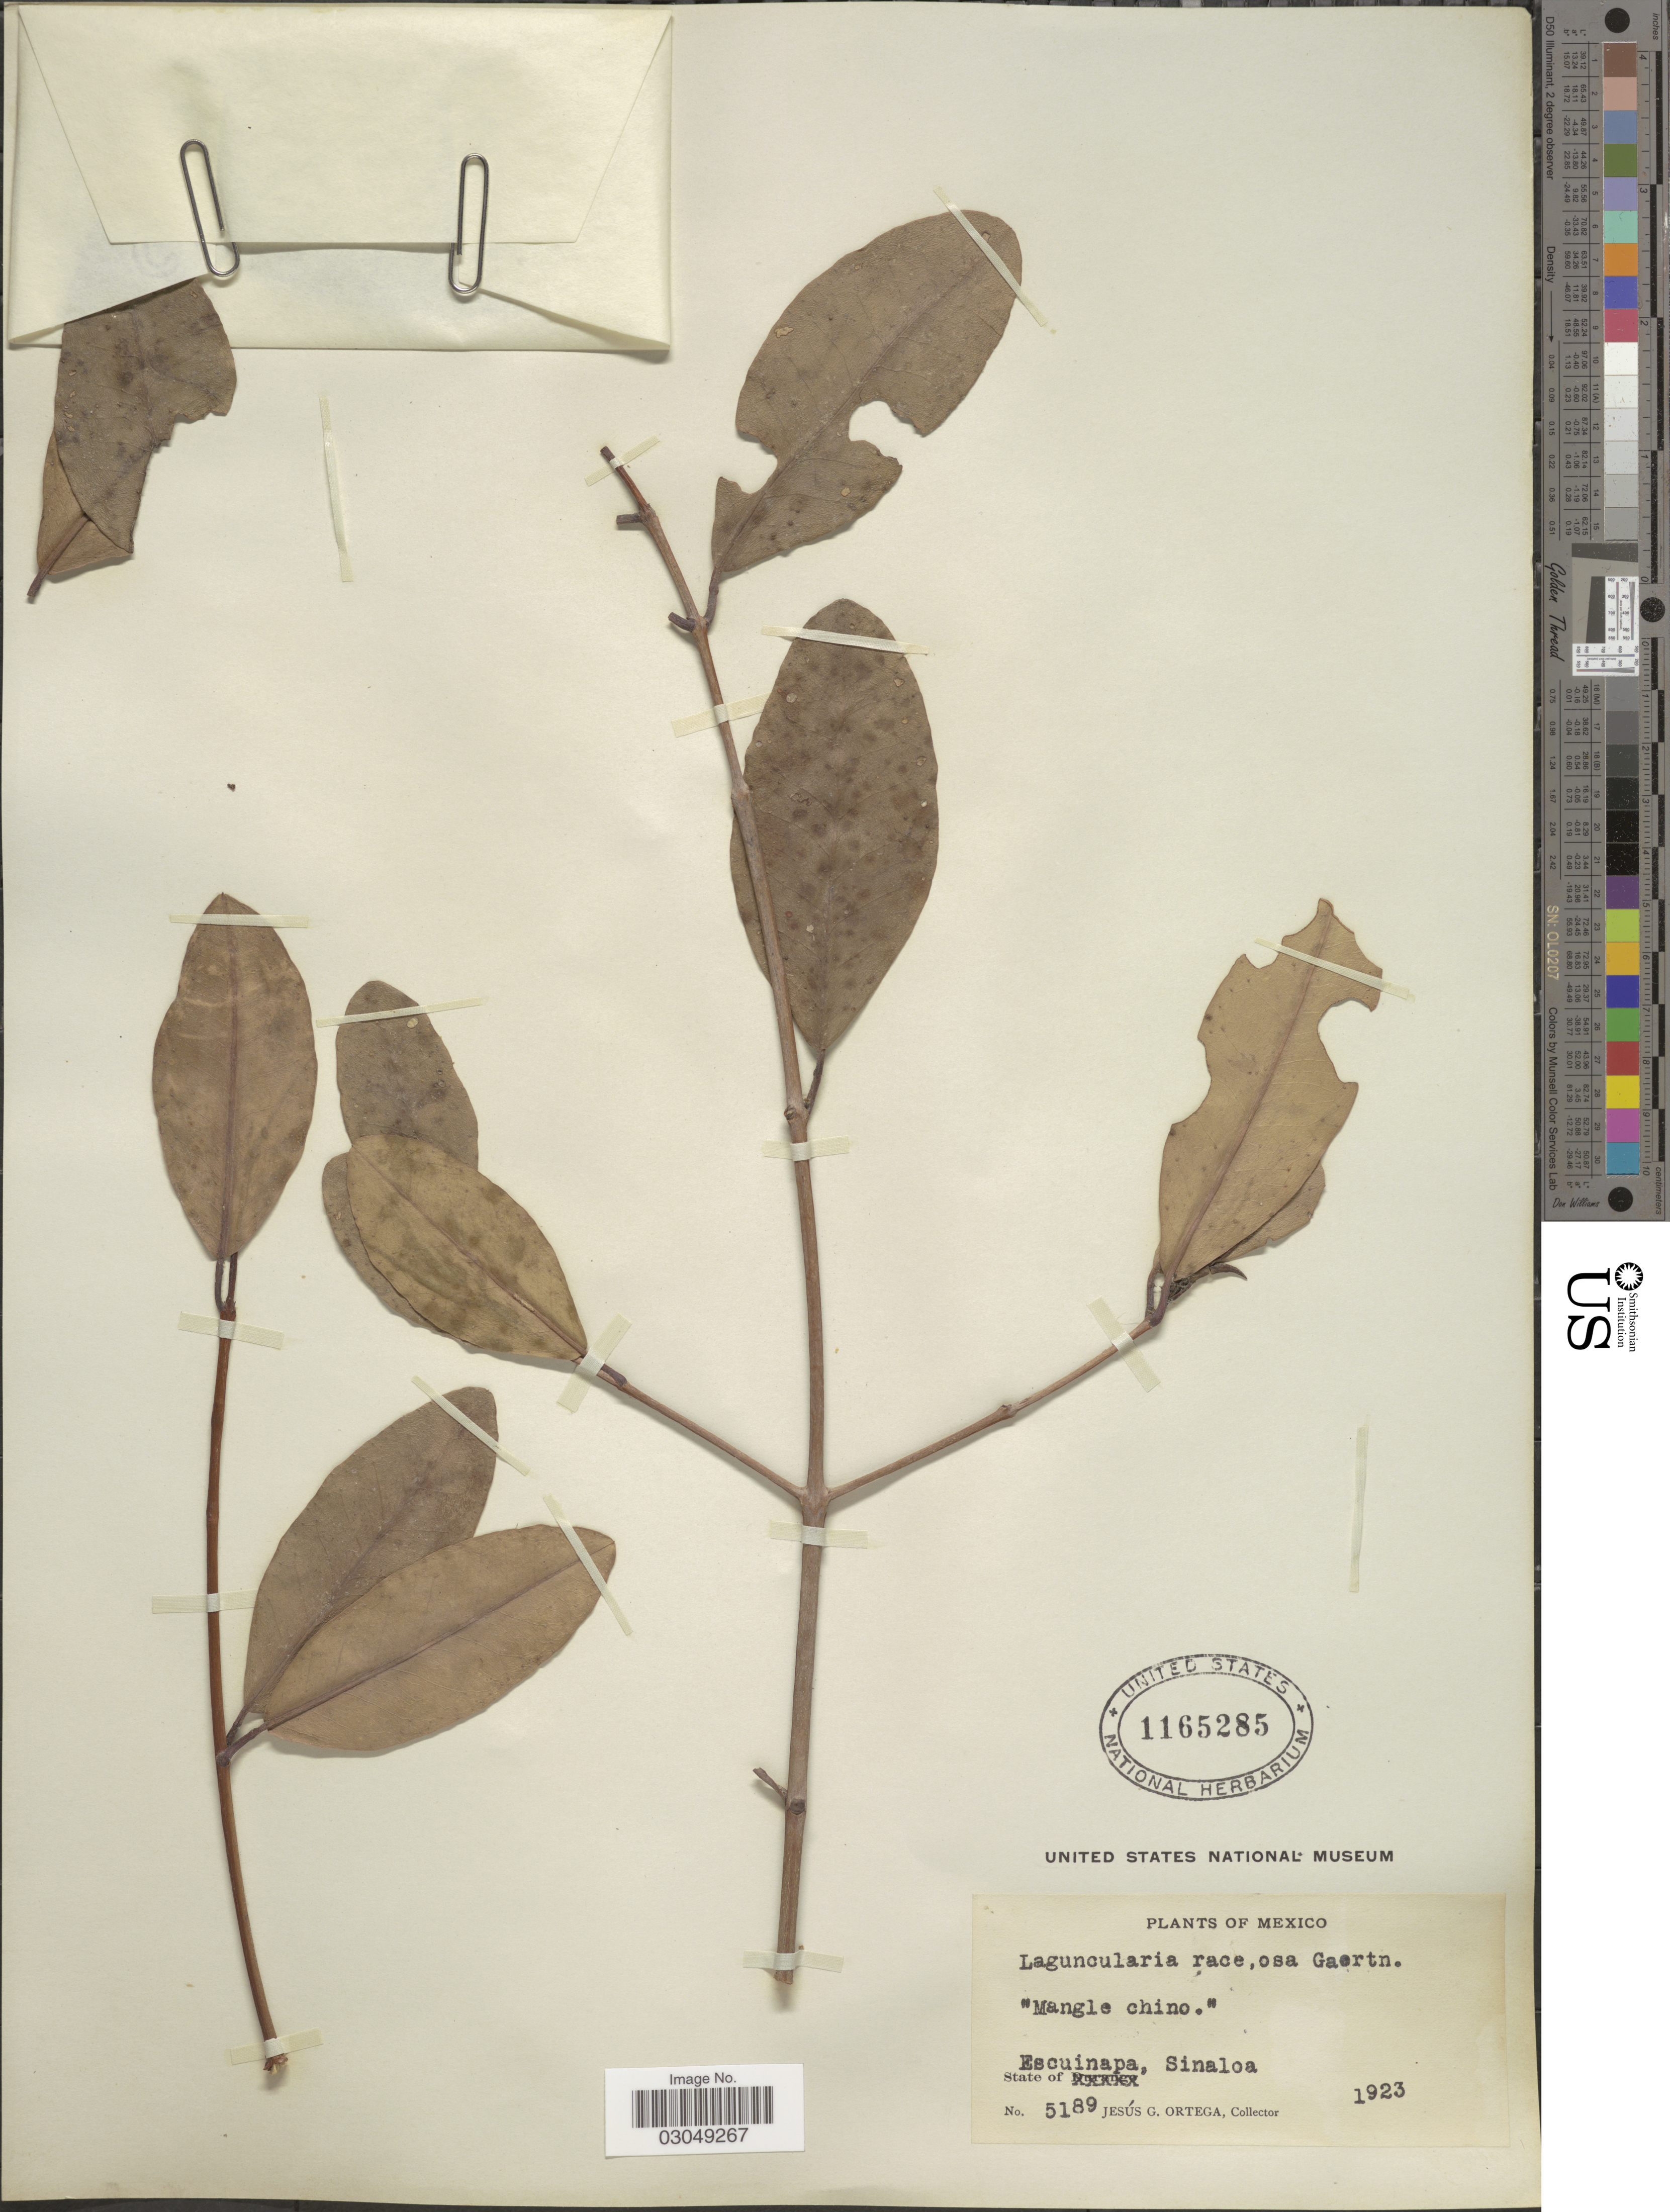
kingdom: Plantae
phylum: Tracheophyta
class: Magnoliopsida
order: Myrtales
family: Combretaceae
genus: Laguncularia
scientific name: Laguncularia racemosa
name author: (L.) C.F. Gaertn.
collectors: J. Ortega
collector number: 5189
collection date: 1923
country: Mexico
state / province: Sinaloa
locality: Escuinapa.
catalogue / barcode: US 1165285